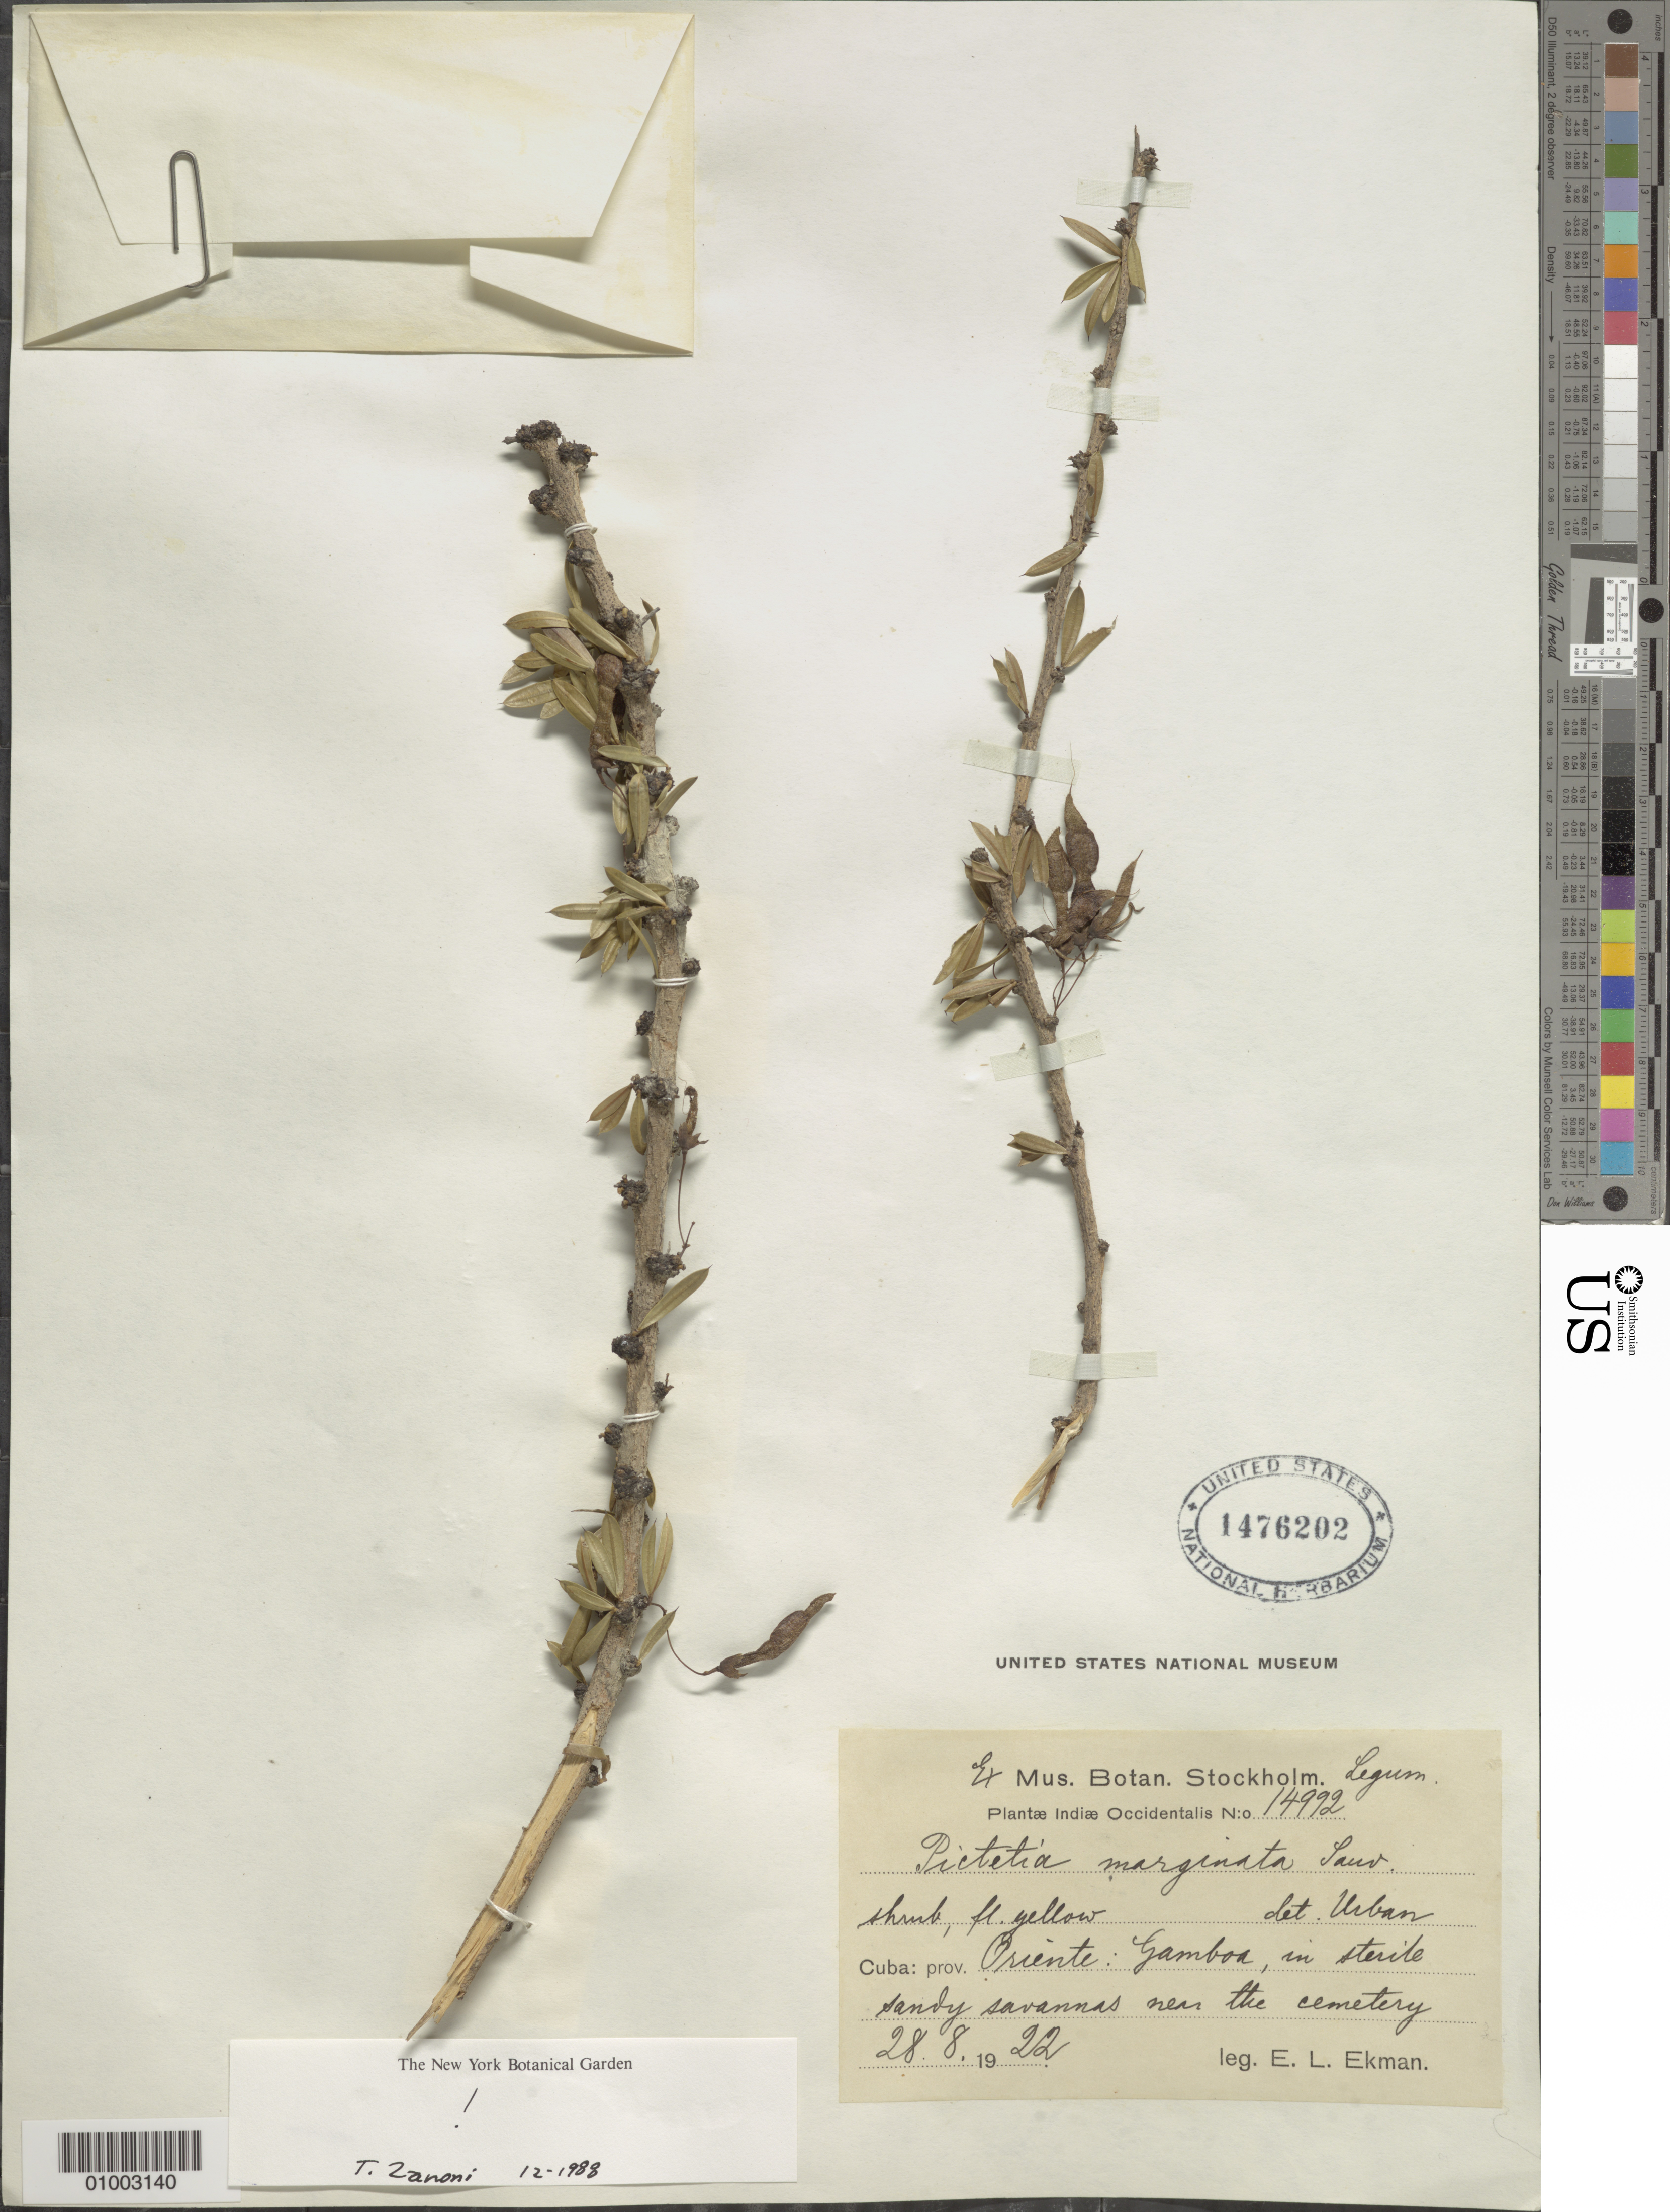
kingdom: Plantae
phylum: Tracheophyta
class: Magnoliopsida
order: Fabales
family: Fabaceae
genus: Pictetia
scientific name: Pictetia marginata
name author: C. Wright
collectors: E. L. Ekman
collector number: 14992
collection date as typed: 28 Aug 1922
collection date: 1922-08-28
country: Cuba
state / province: Oriente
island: Cuba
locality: Gamboa, in sterile sandy savannas near the cemetery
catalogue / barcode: US 1476202